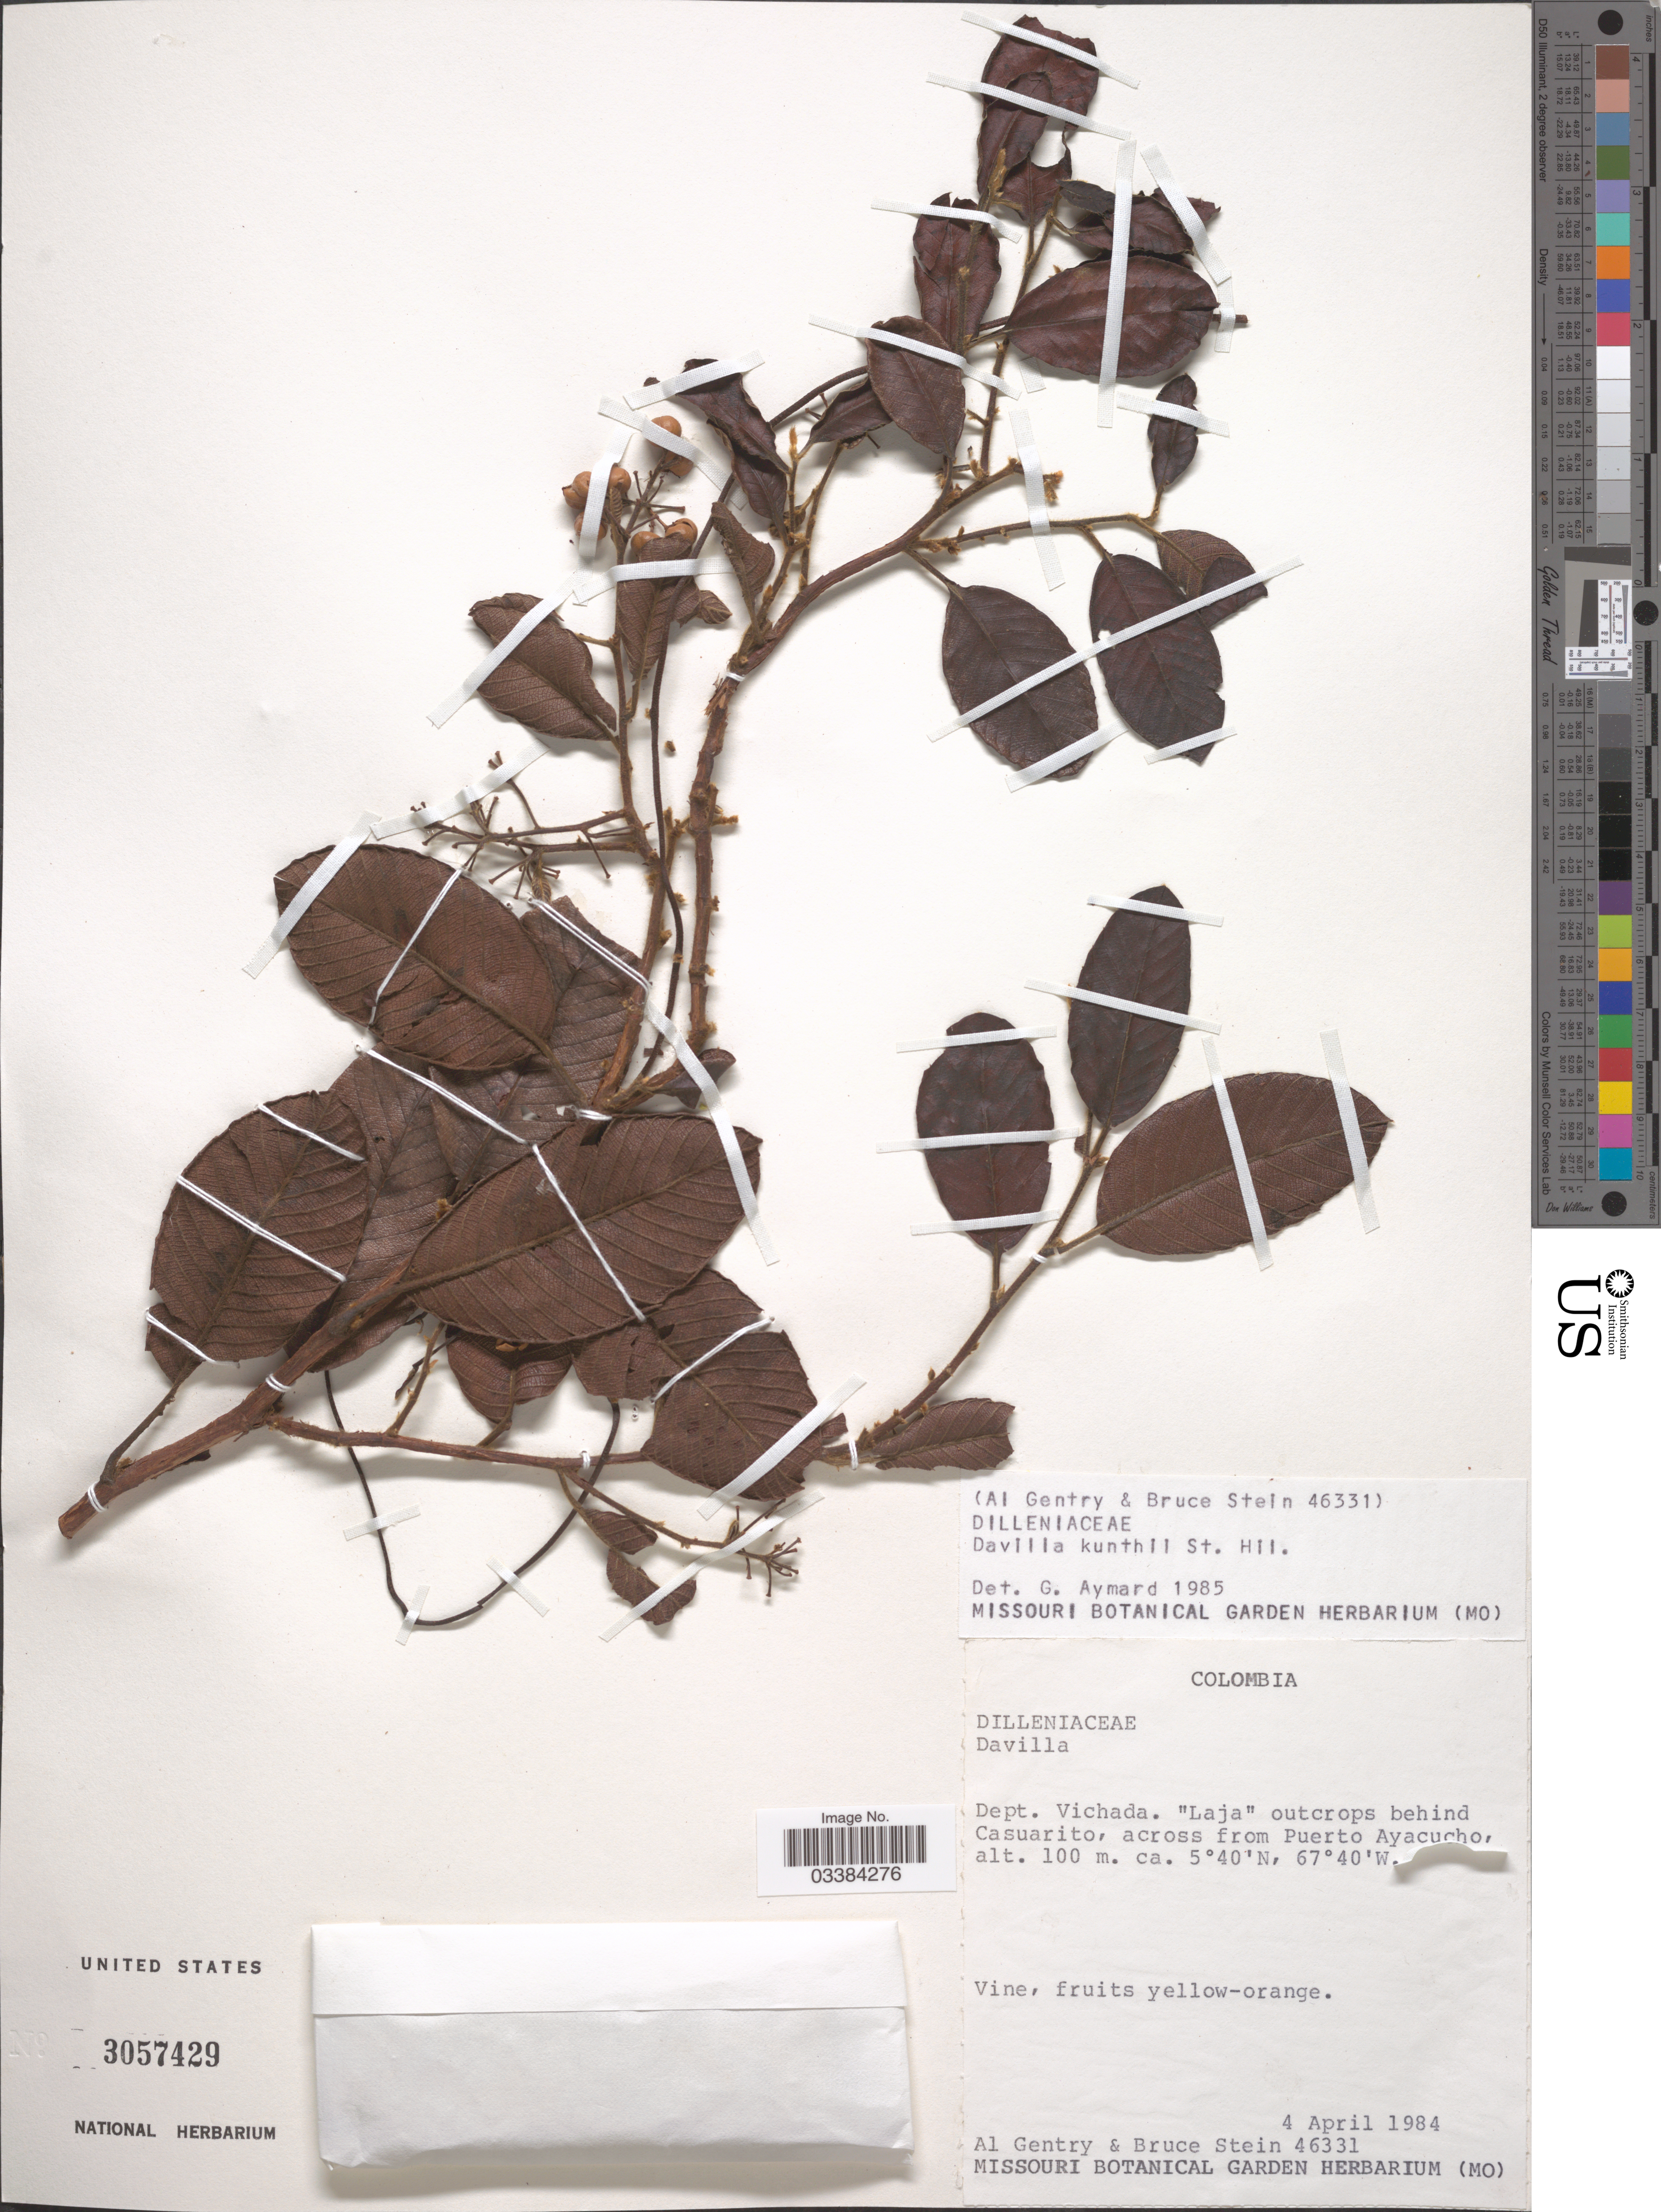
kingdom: Plantae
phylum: Tracheophyta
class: Magnoliopsida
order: Dilleniales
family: Dilleniaceae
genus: Davilla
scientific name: Davilla kunthii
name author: A. St.-Hil.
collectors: A. H. Gentry & B. A. Stein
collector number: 46331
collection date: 1984-04-04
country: Colombia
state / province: Vichada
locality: Dept. Vichada. "Laja" outcrops behind Casuarito, across from Puerto Ayacucho.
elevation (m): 100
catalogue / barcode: US 3057429